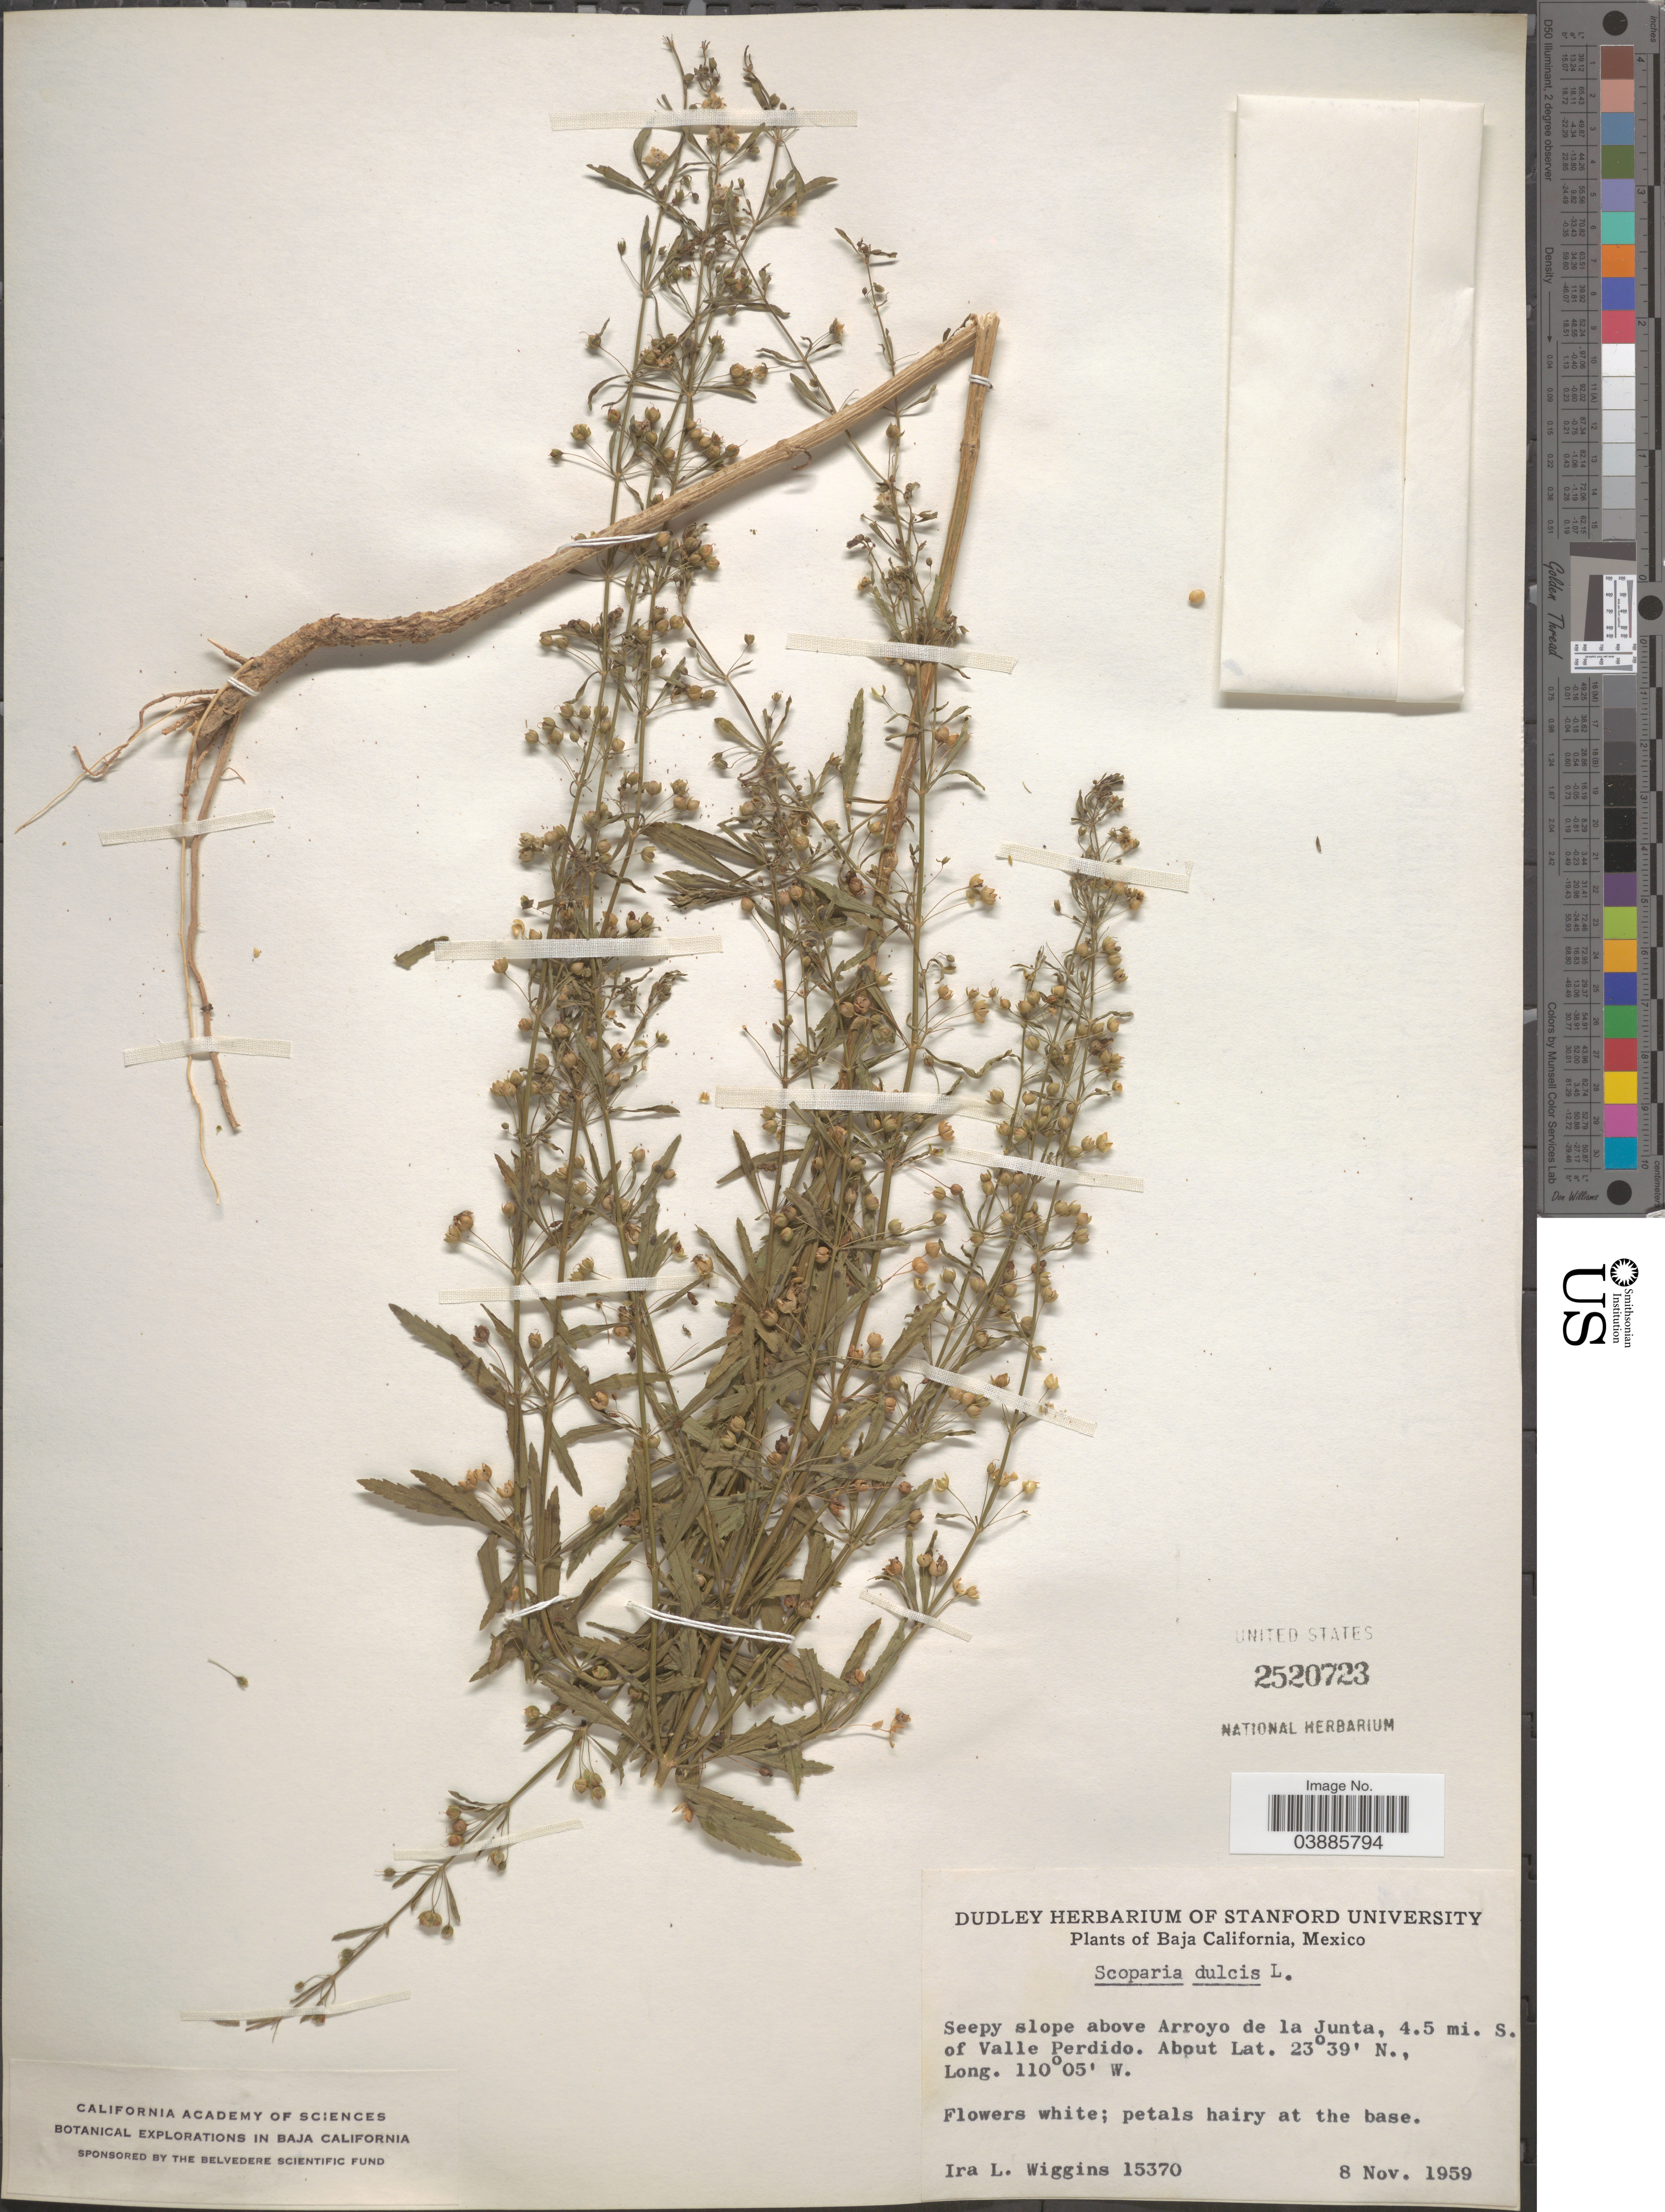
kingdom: Plantae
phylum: Tracheophyta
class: Magnoliopsida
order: Lamiales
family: Plantaginaceae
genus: Scoparia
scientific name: Scoparia dulcis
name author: L.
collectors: I. L. Wiggins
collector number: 15370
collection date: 1959-11-08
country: Mexico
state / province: Baja California Sur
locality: Seepy slope above Arroyo de la Junta, 4.5 mi. S. of Valle Perdido.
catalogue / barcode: US 2520723